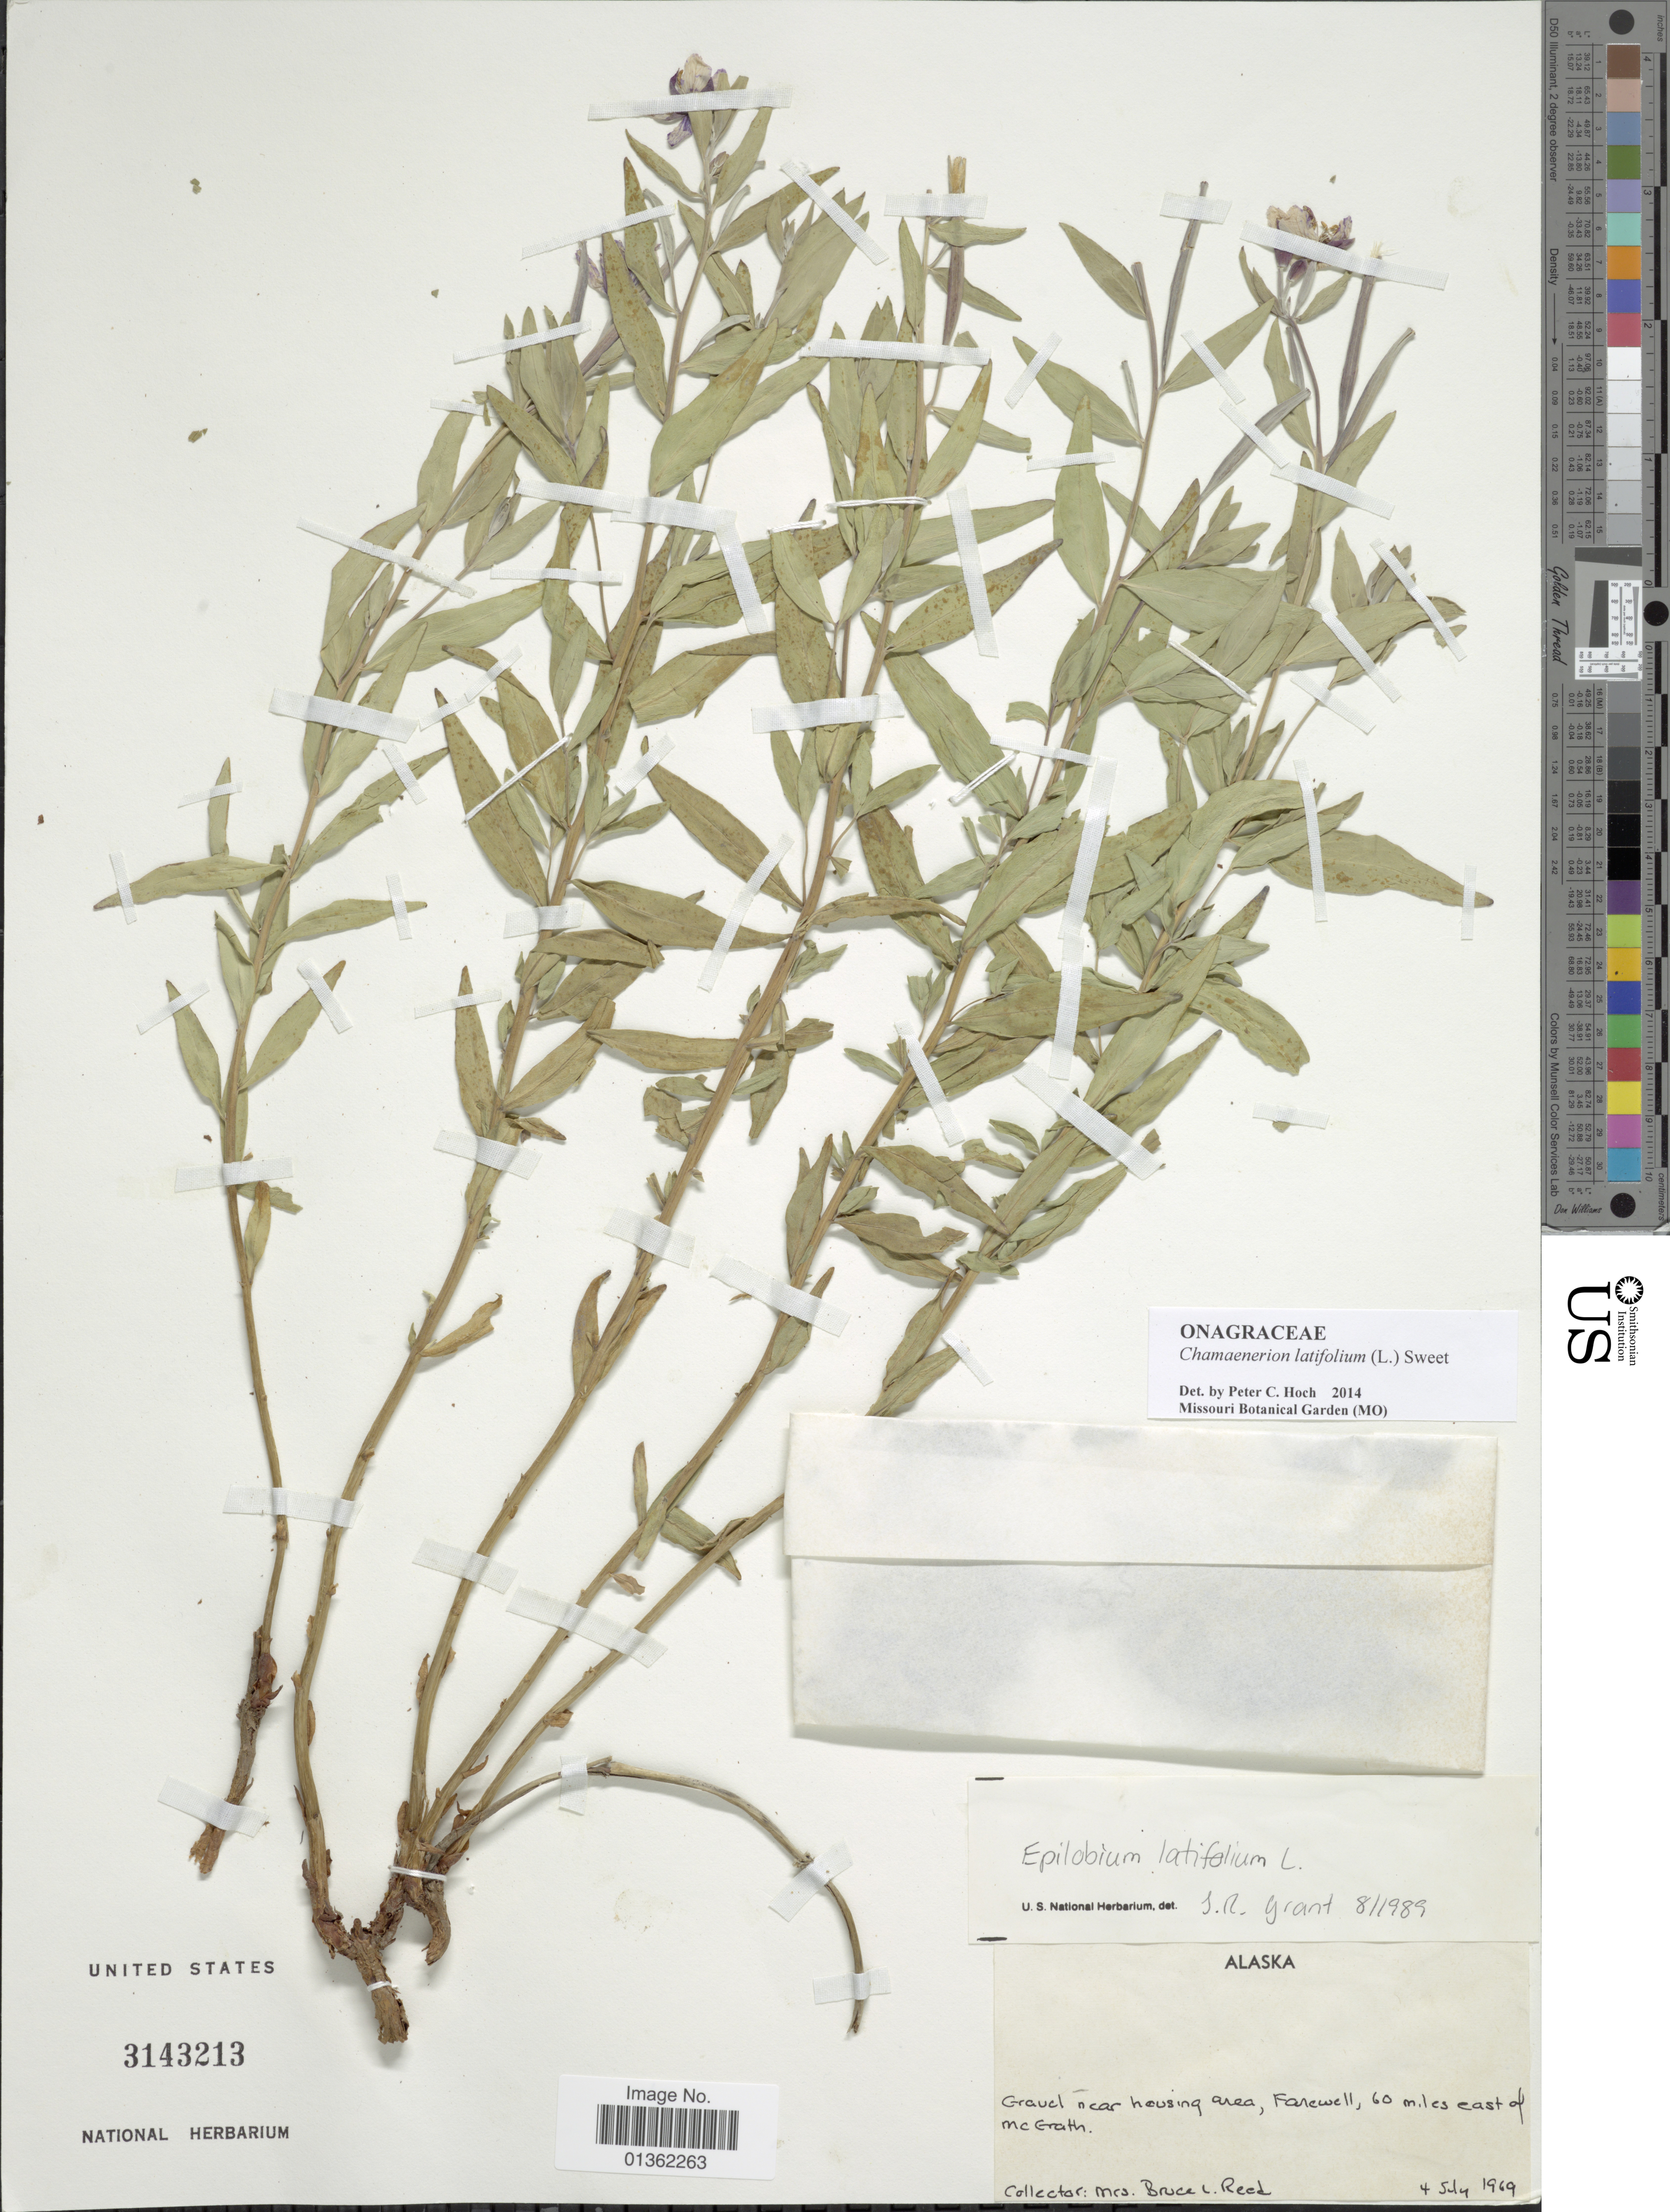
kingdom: Plantae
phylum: Tracheophyta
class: Magnoliopsida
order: Myrtales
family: Onagraceae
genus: Chamaenerion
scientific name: Chamaenerion latifolium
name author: (L.) Th. Fr. & Lange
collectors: B. Reed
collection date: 1969-07-04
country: United States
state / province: Alaska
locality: Gravel near housing area, Farewell, 60 miles east of McGrath.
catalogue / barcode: US 3143213